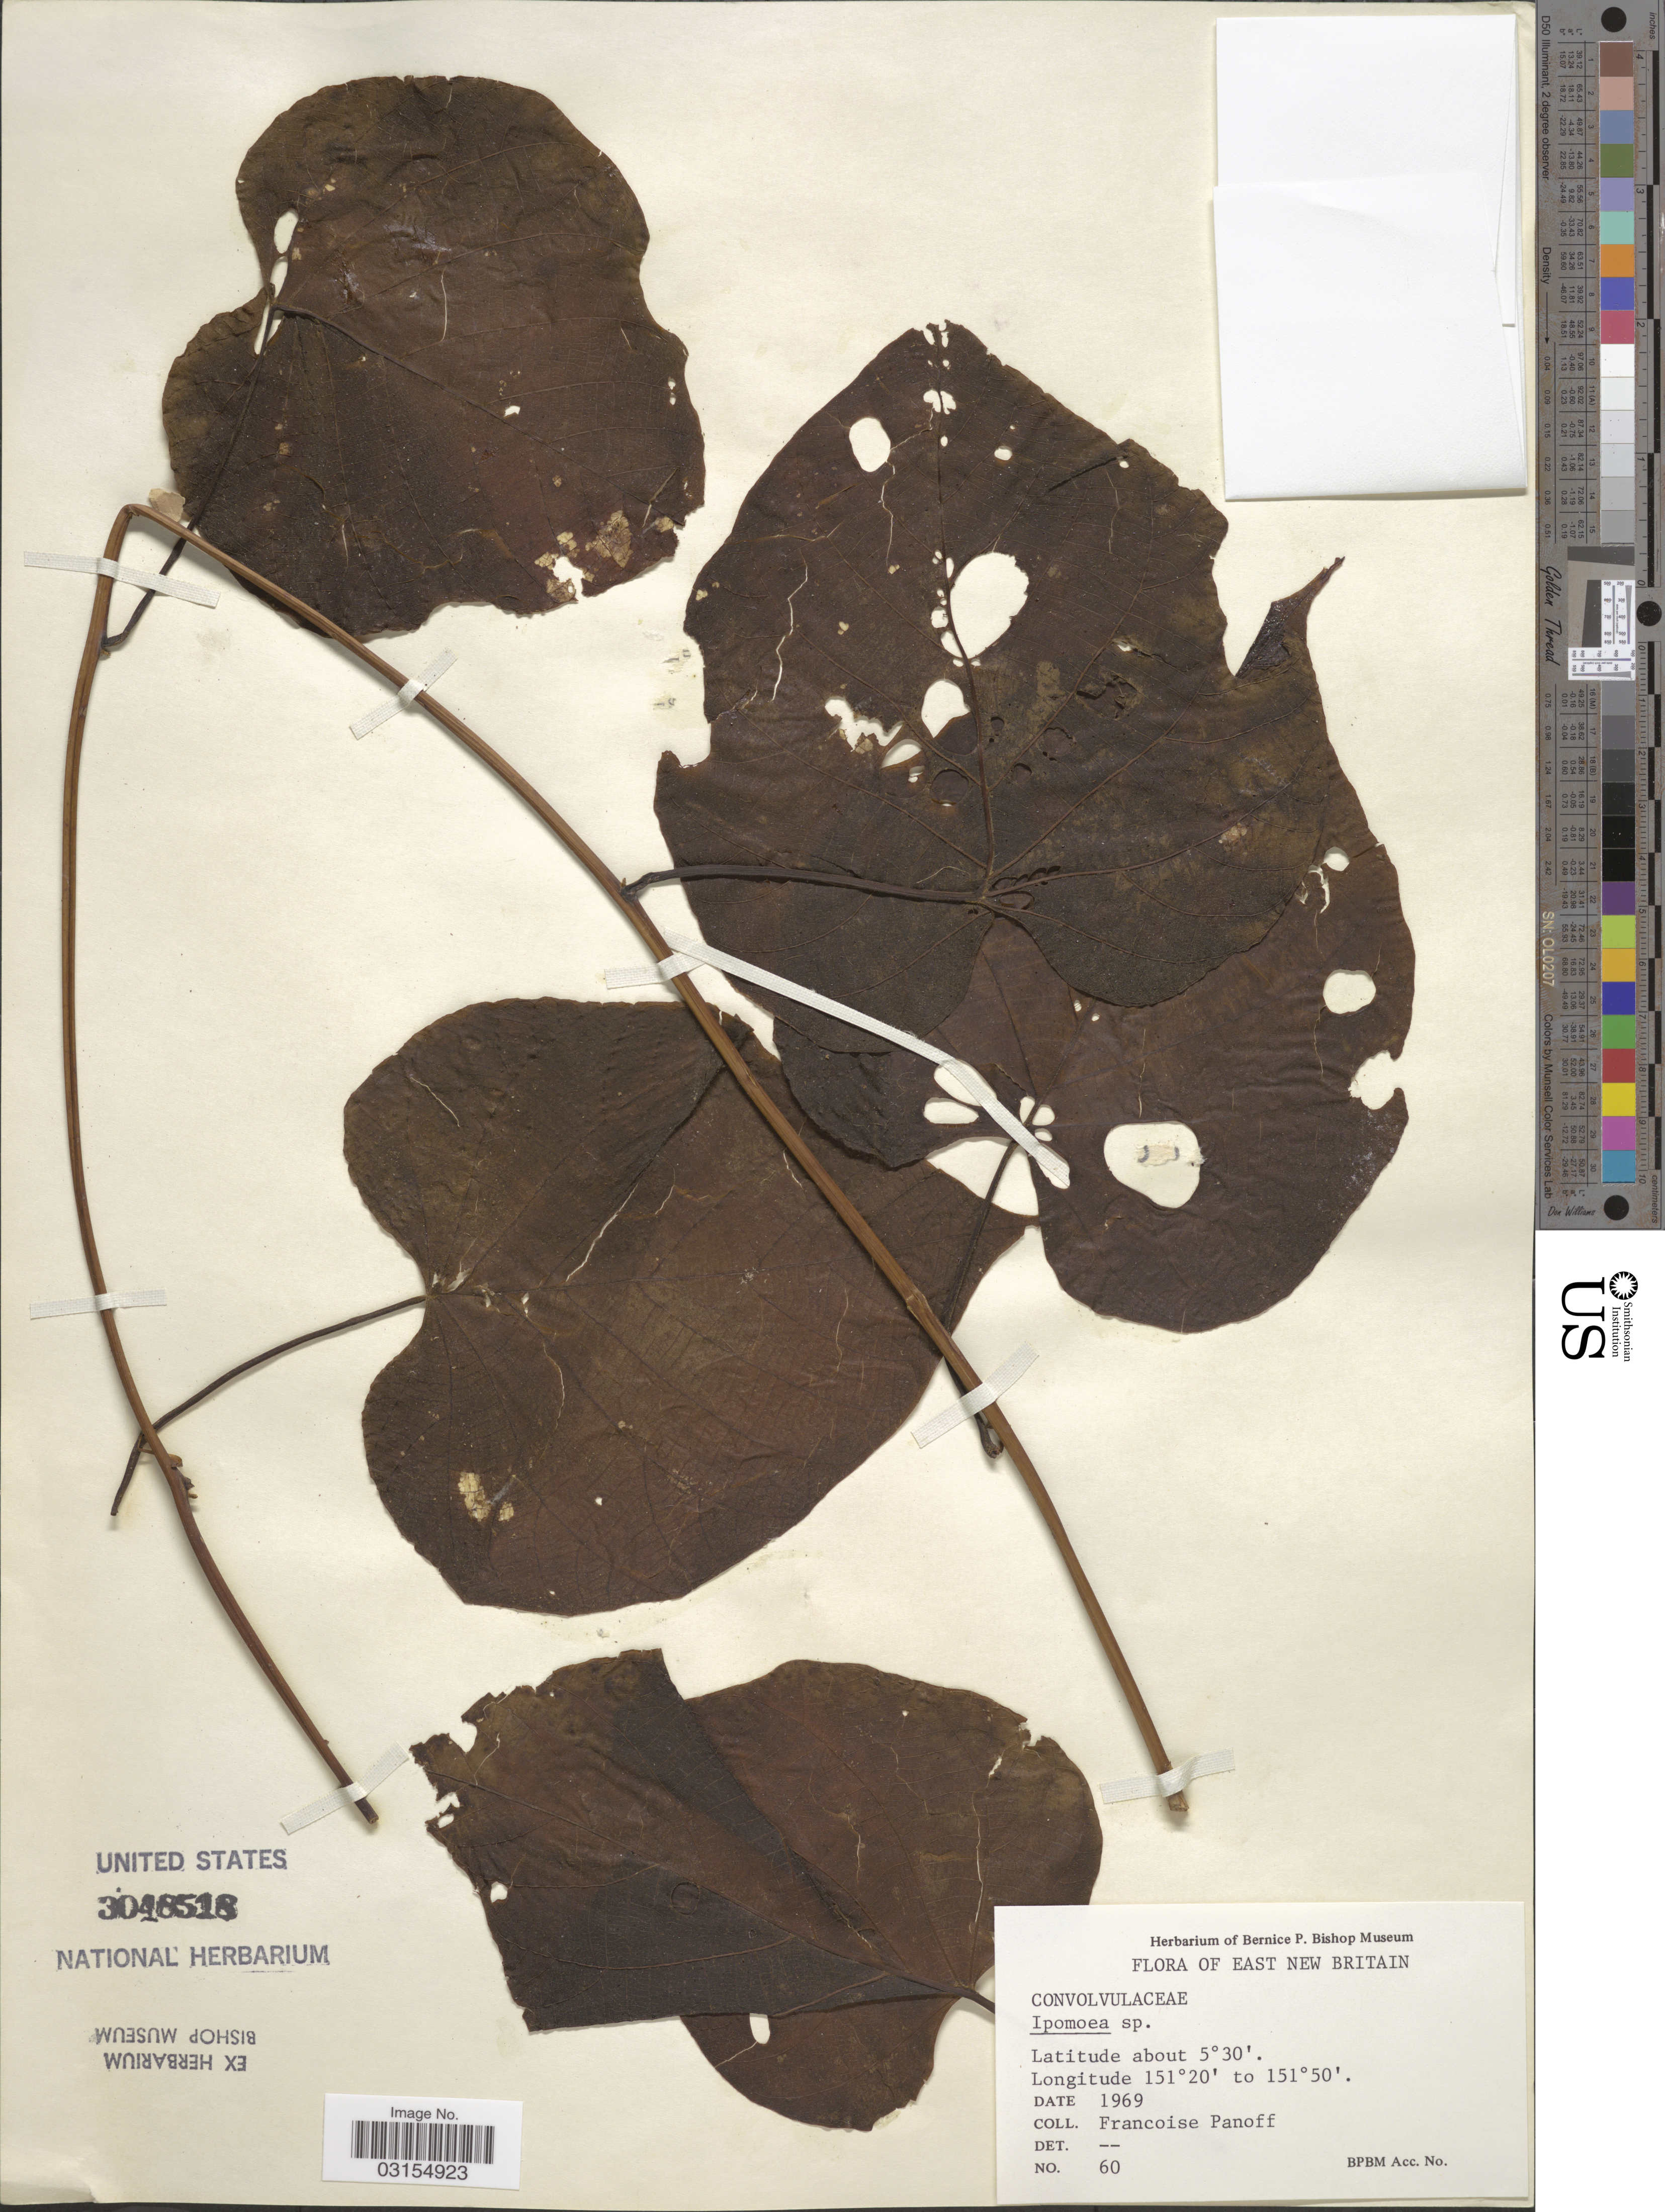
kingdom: Plantae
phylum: Tracheophyta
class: Magnoliopsida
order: Solanales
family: Convolvulaceae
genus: Ipomoea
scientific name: Ipomoea sp.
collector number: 60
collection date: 1969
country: Papua New Guinea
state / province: East New Britain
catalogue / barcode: US 3048518